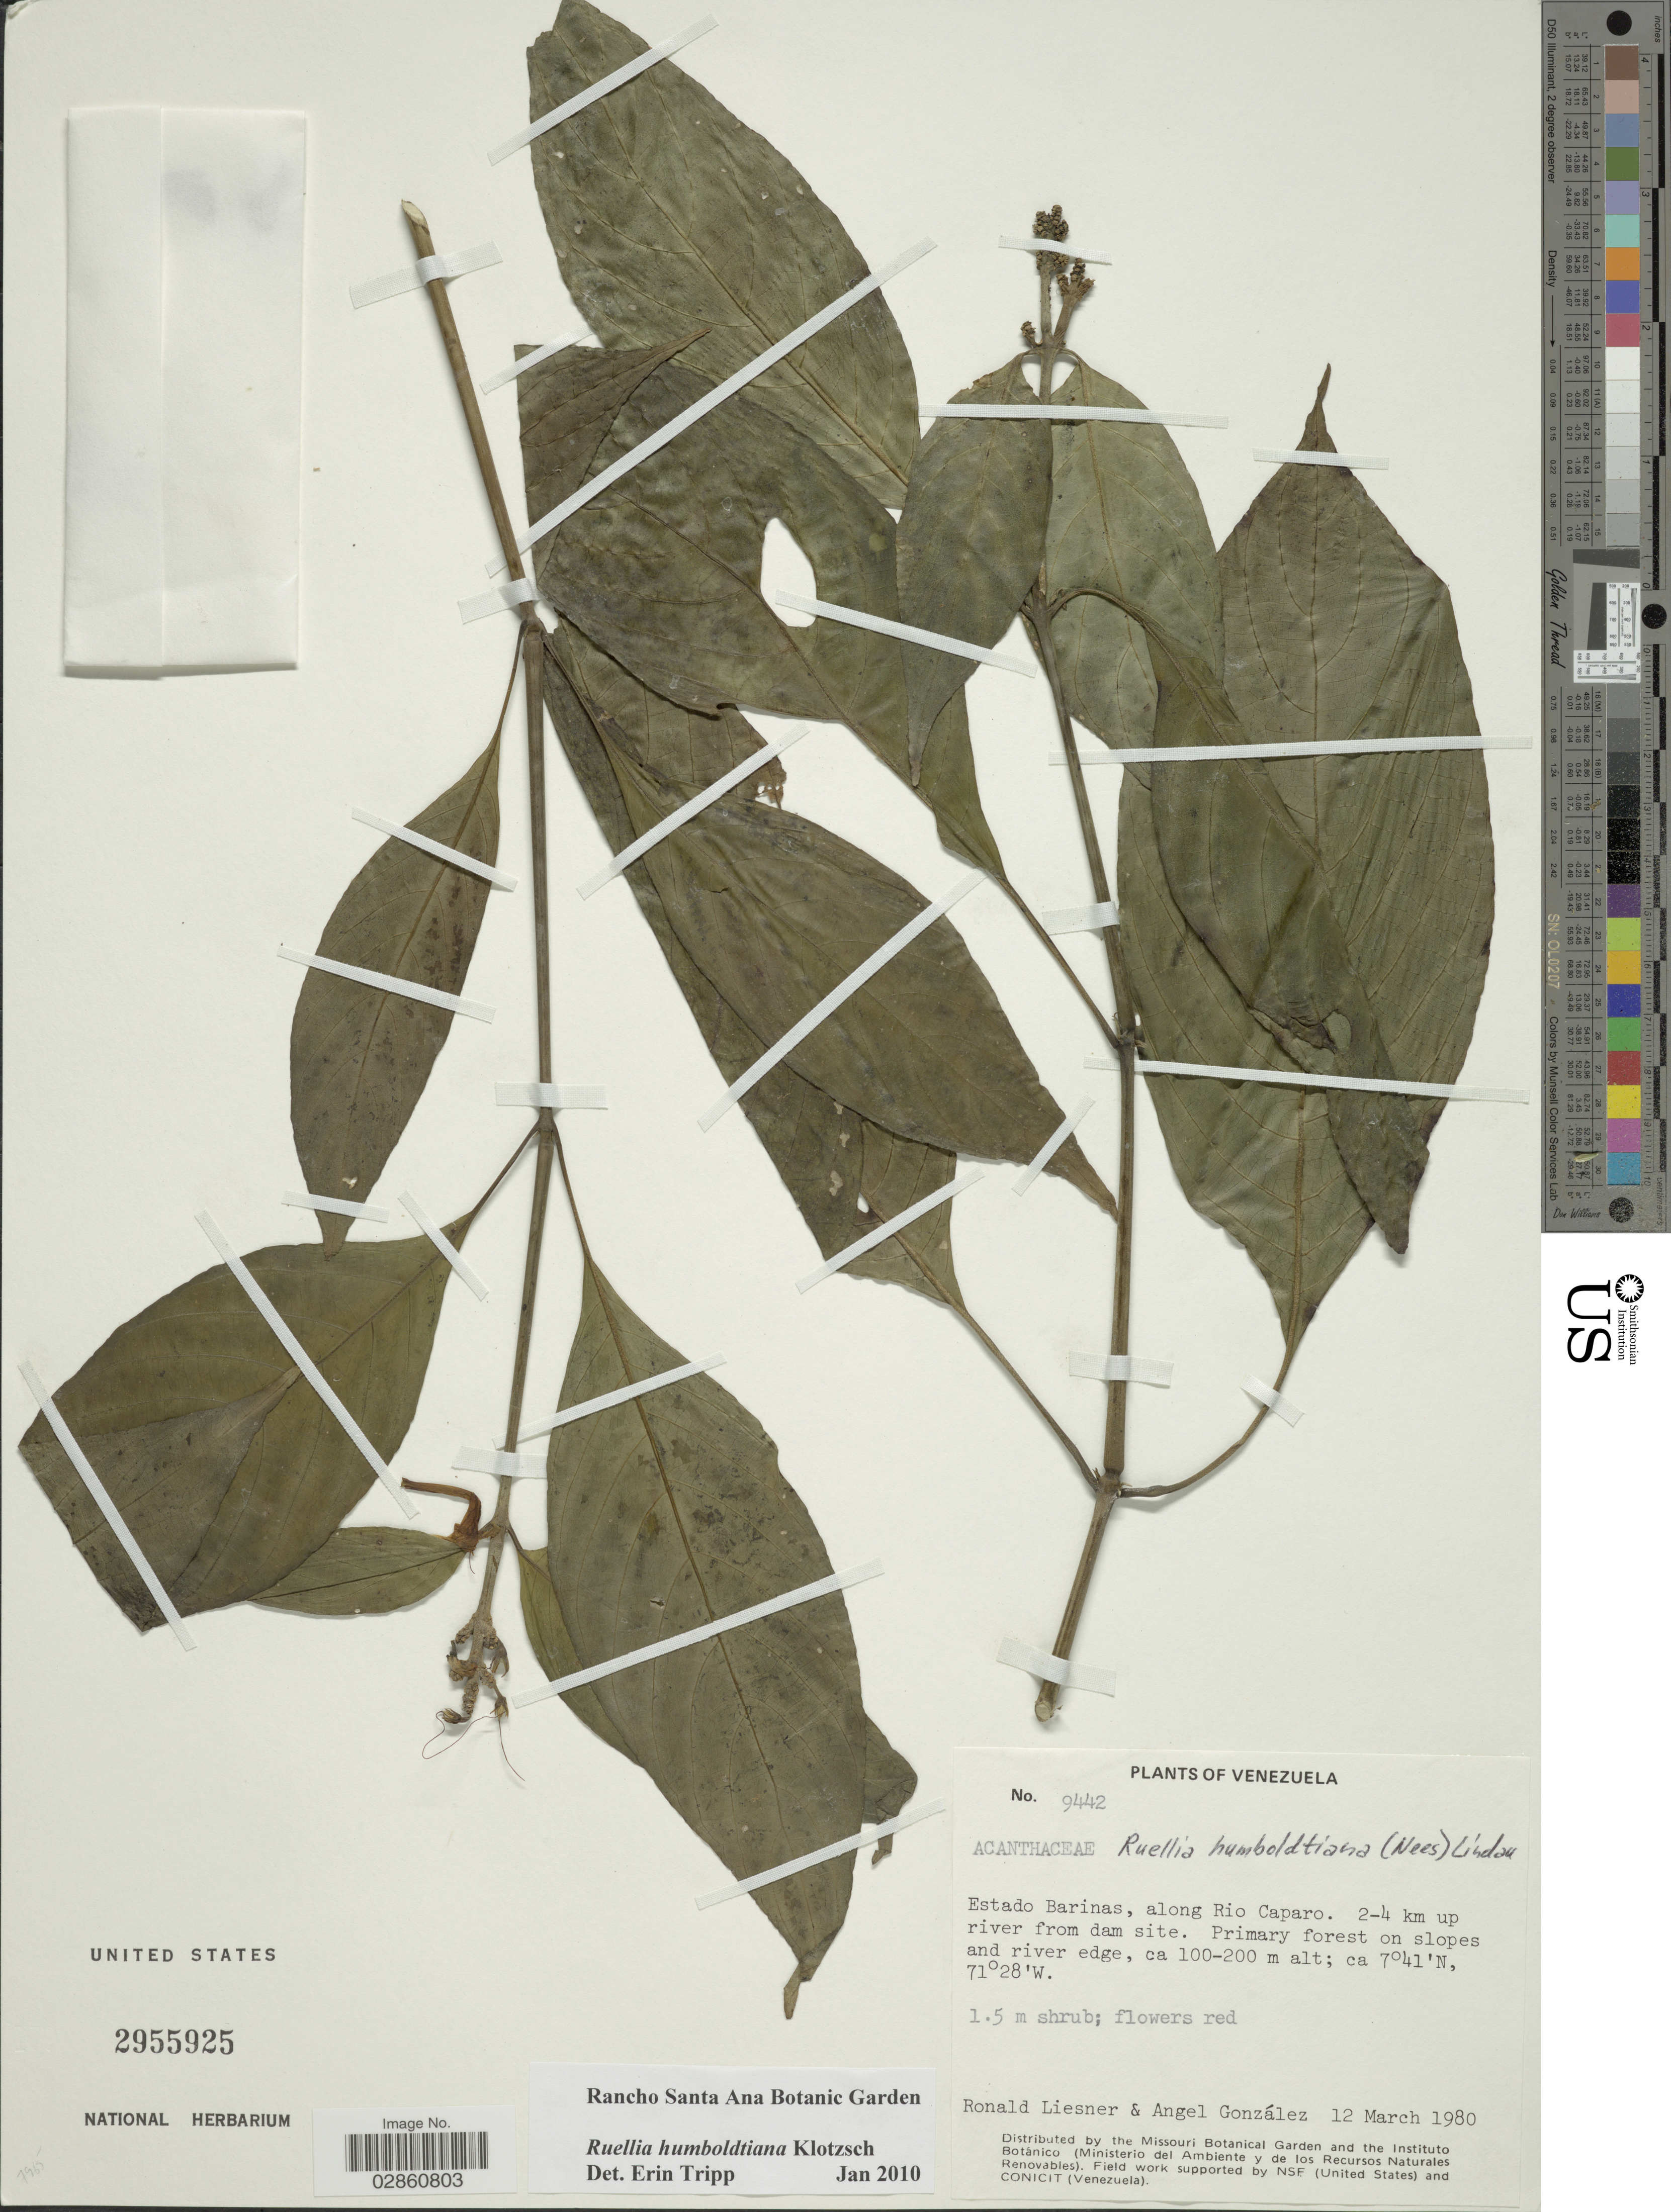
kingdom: Plantae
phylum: Tracheophyta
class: Magnoliopsida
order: Lamiales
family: Acanthaceae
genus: Ruellia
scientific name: Ruellia humboldtiana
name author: (Nees) Lindau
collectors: R. L. Liesner & A. C. González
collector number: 9442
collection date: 1980-03-12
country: Venezuela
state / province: Barinas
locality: Estado Barinas, along Rio Caparo. 2-4 km up river from dam site.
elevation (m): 100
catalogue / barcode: US 2955925